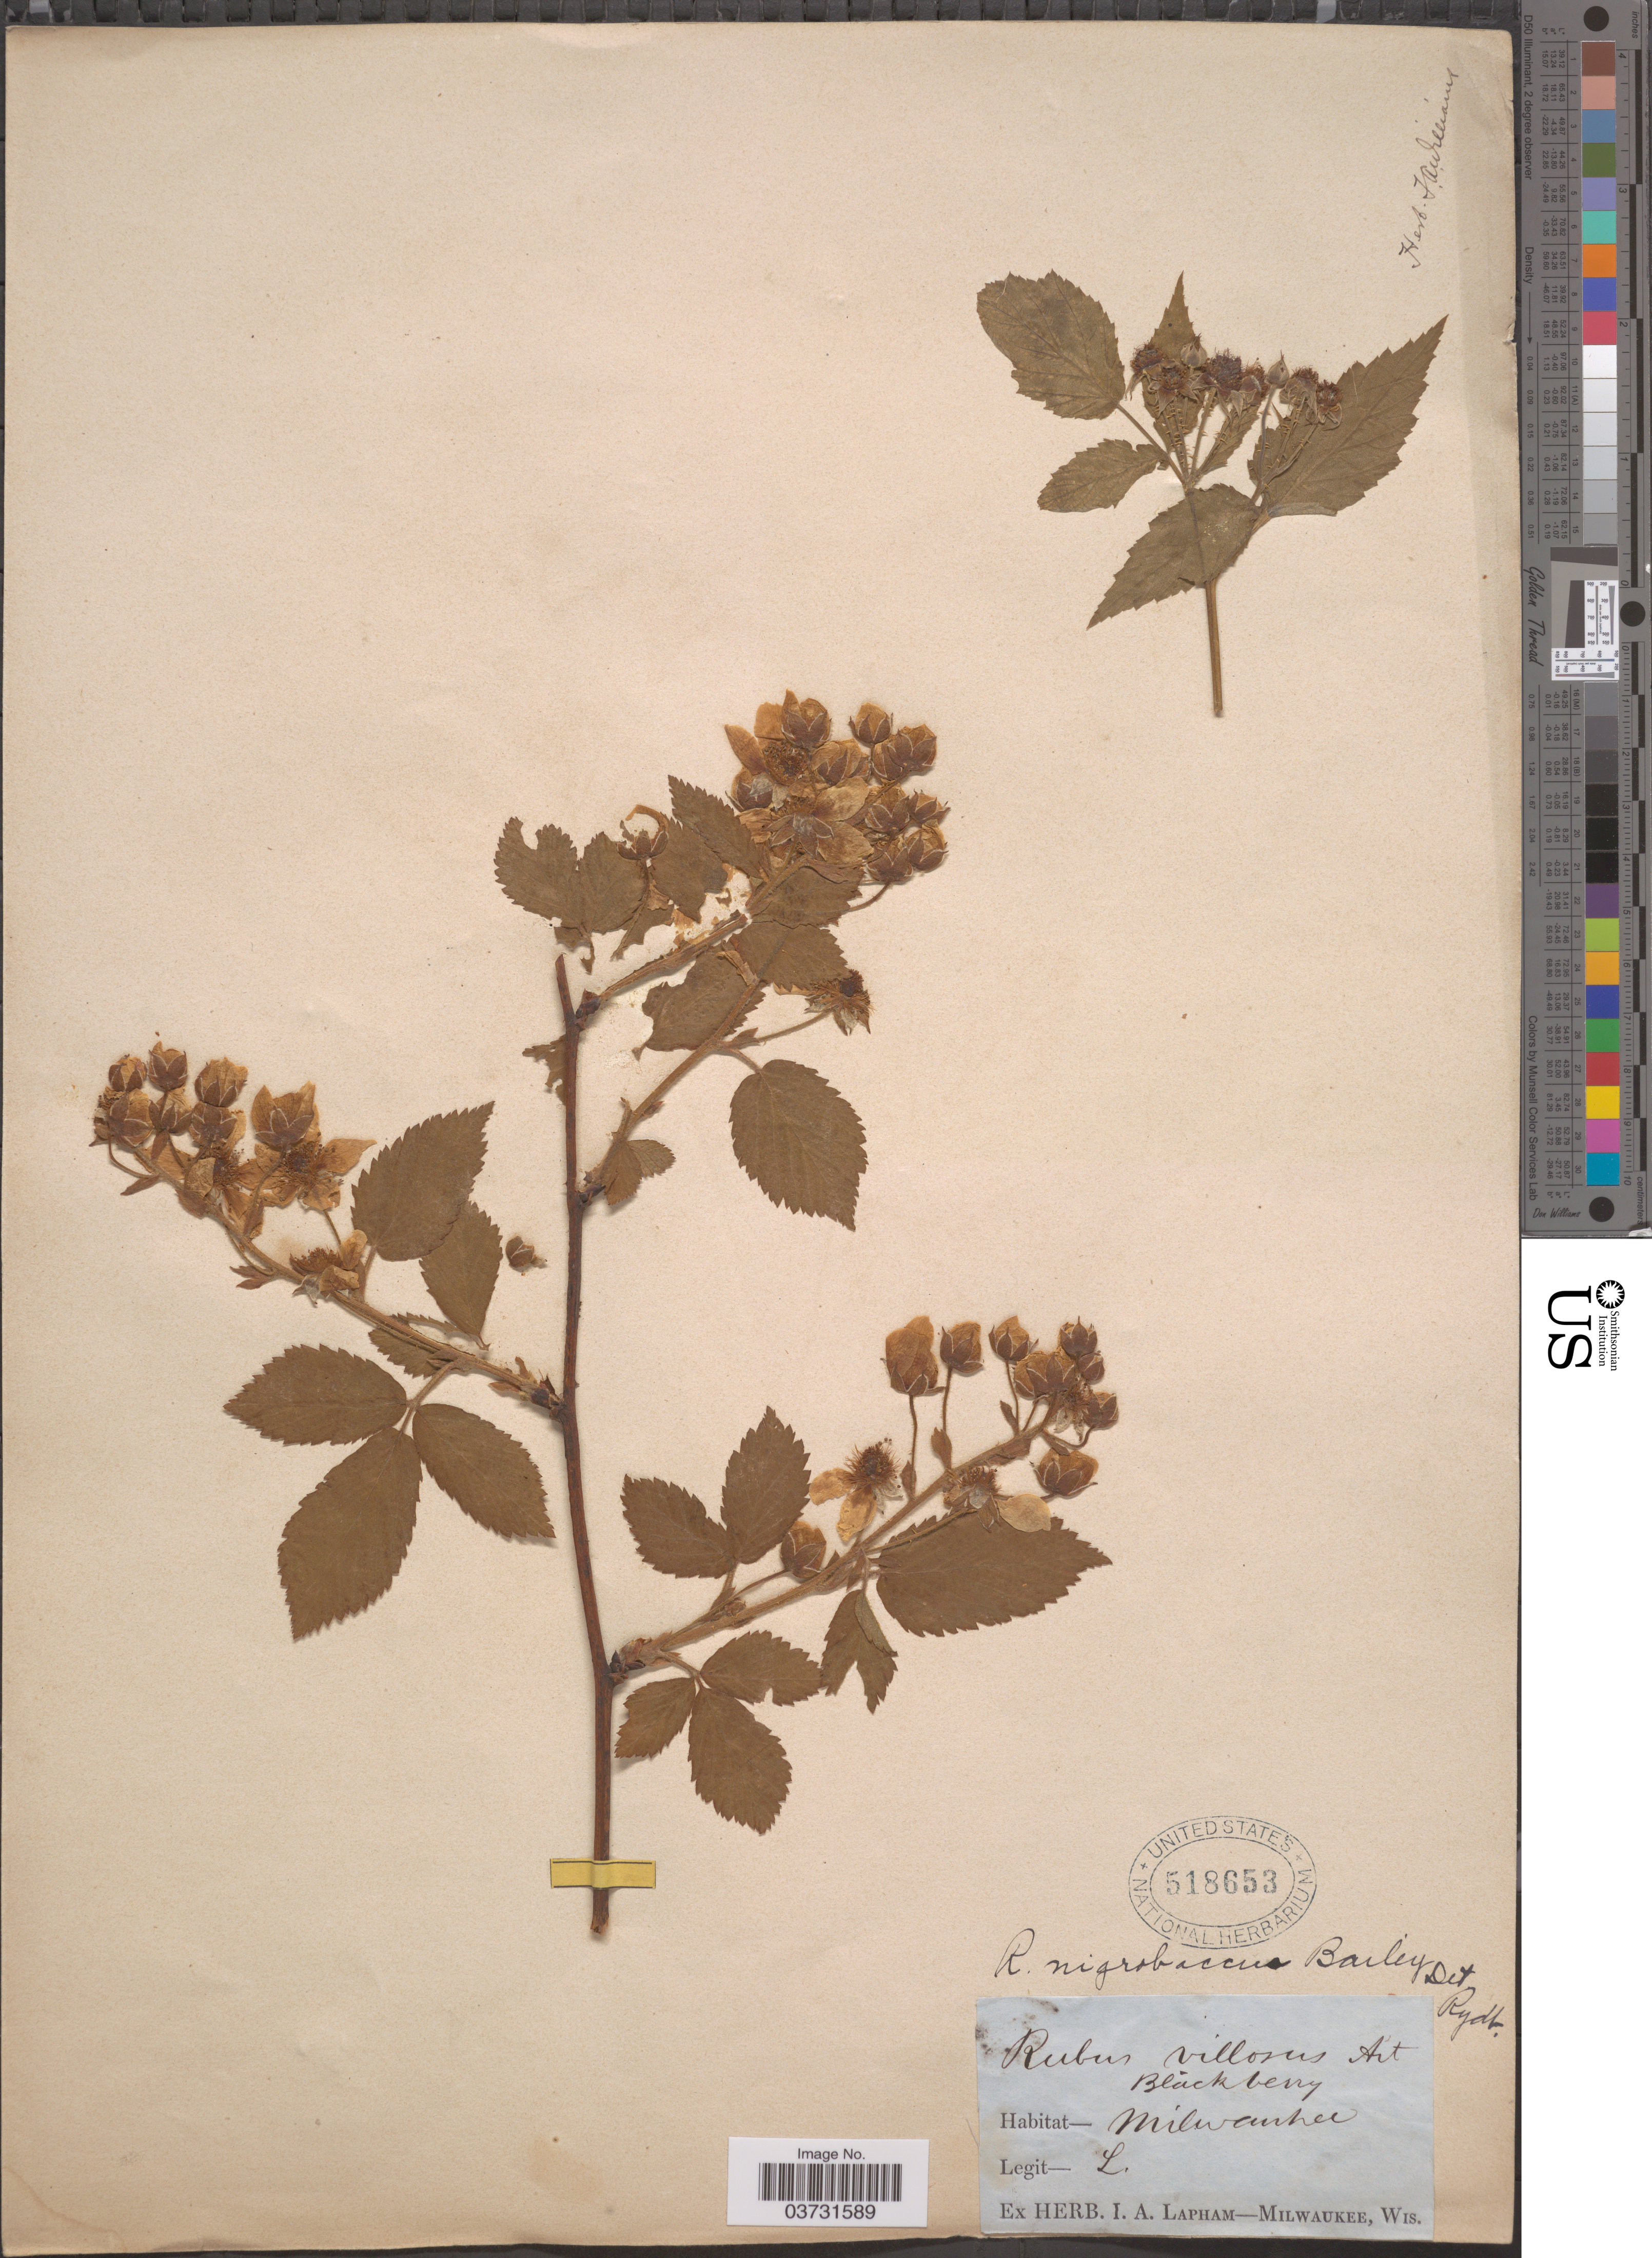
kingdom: Plantae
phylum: Tracheophyta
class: Magnoliopsida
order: Rosales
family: Rosaceae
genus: Rubus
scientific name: Rubus nigrobaccus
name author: L.H. Bailey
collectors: I. Lapham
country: United States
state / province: Wisconsin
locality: Milwaukee.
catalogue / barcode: US 518653